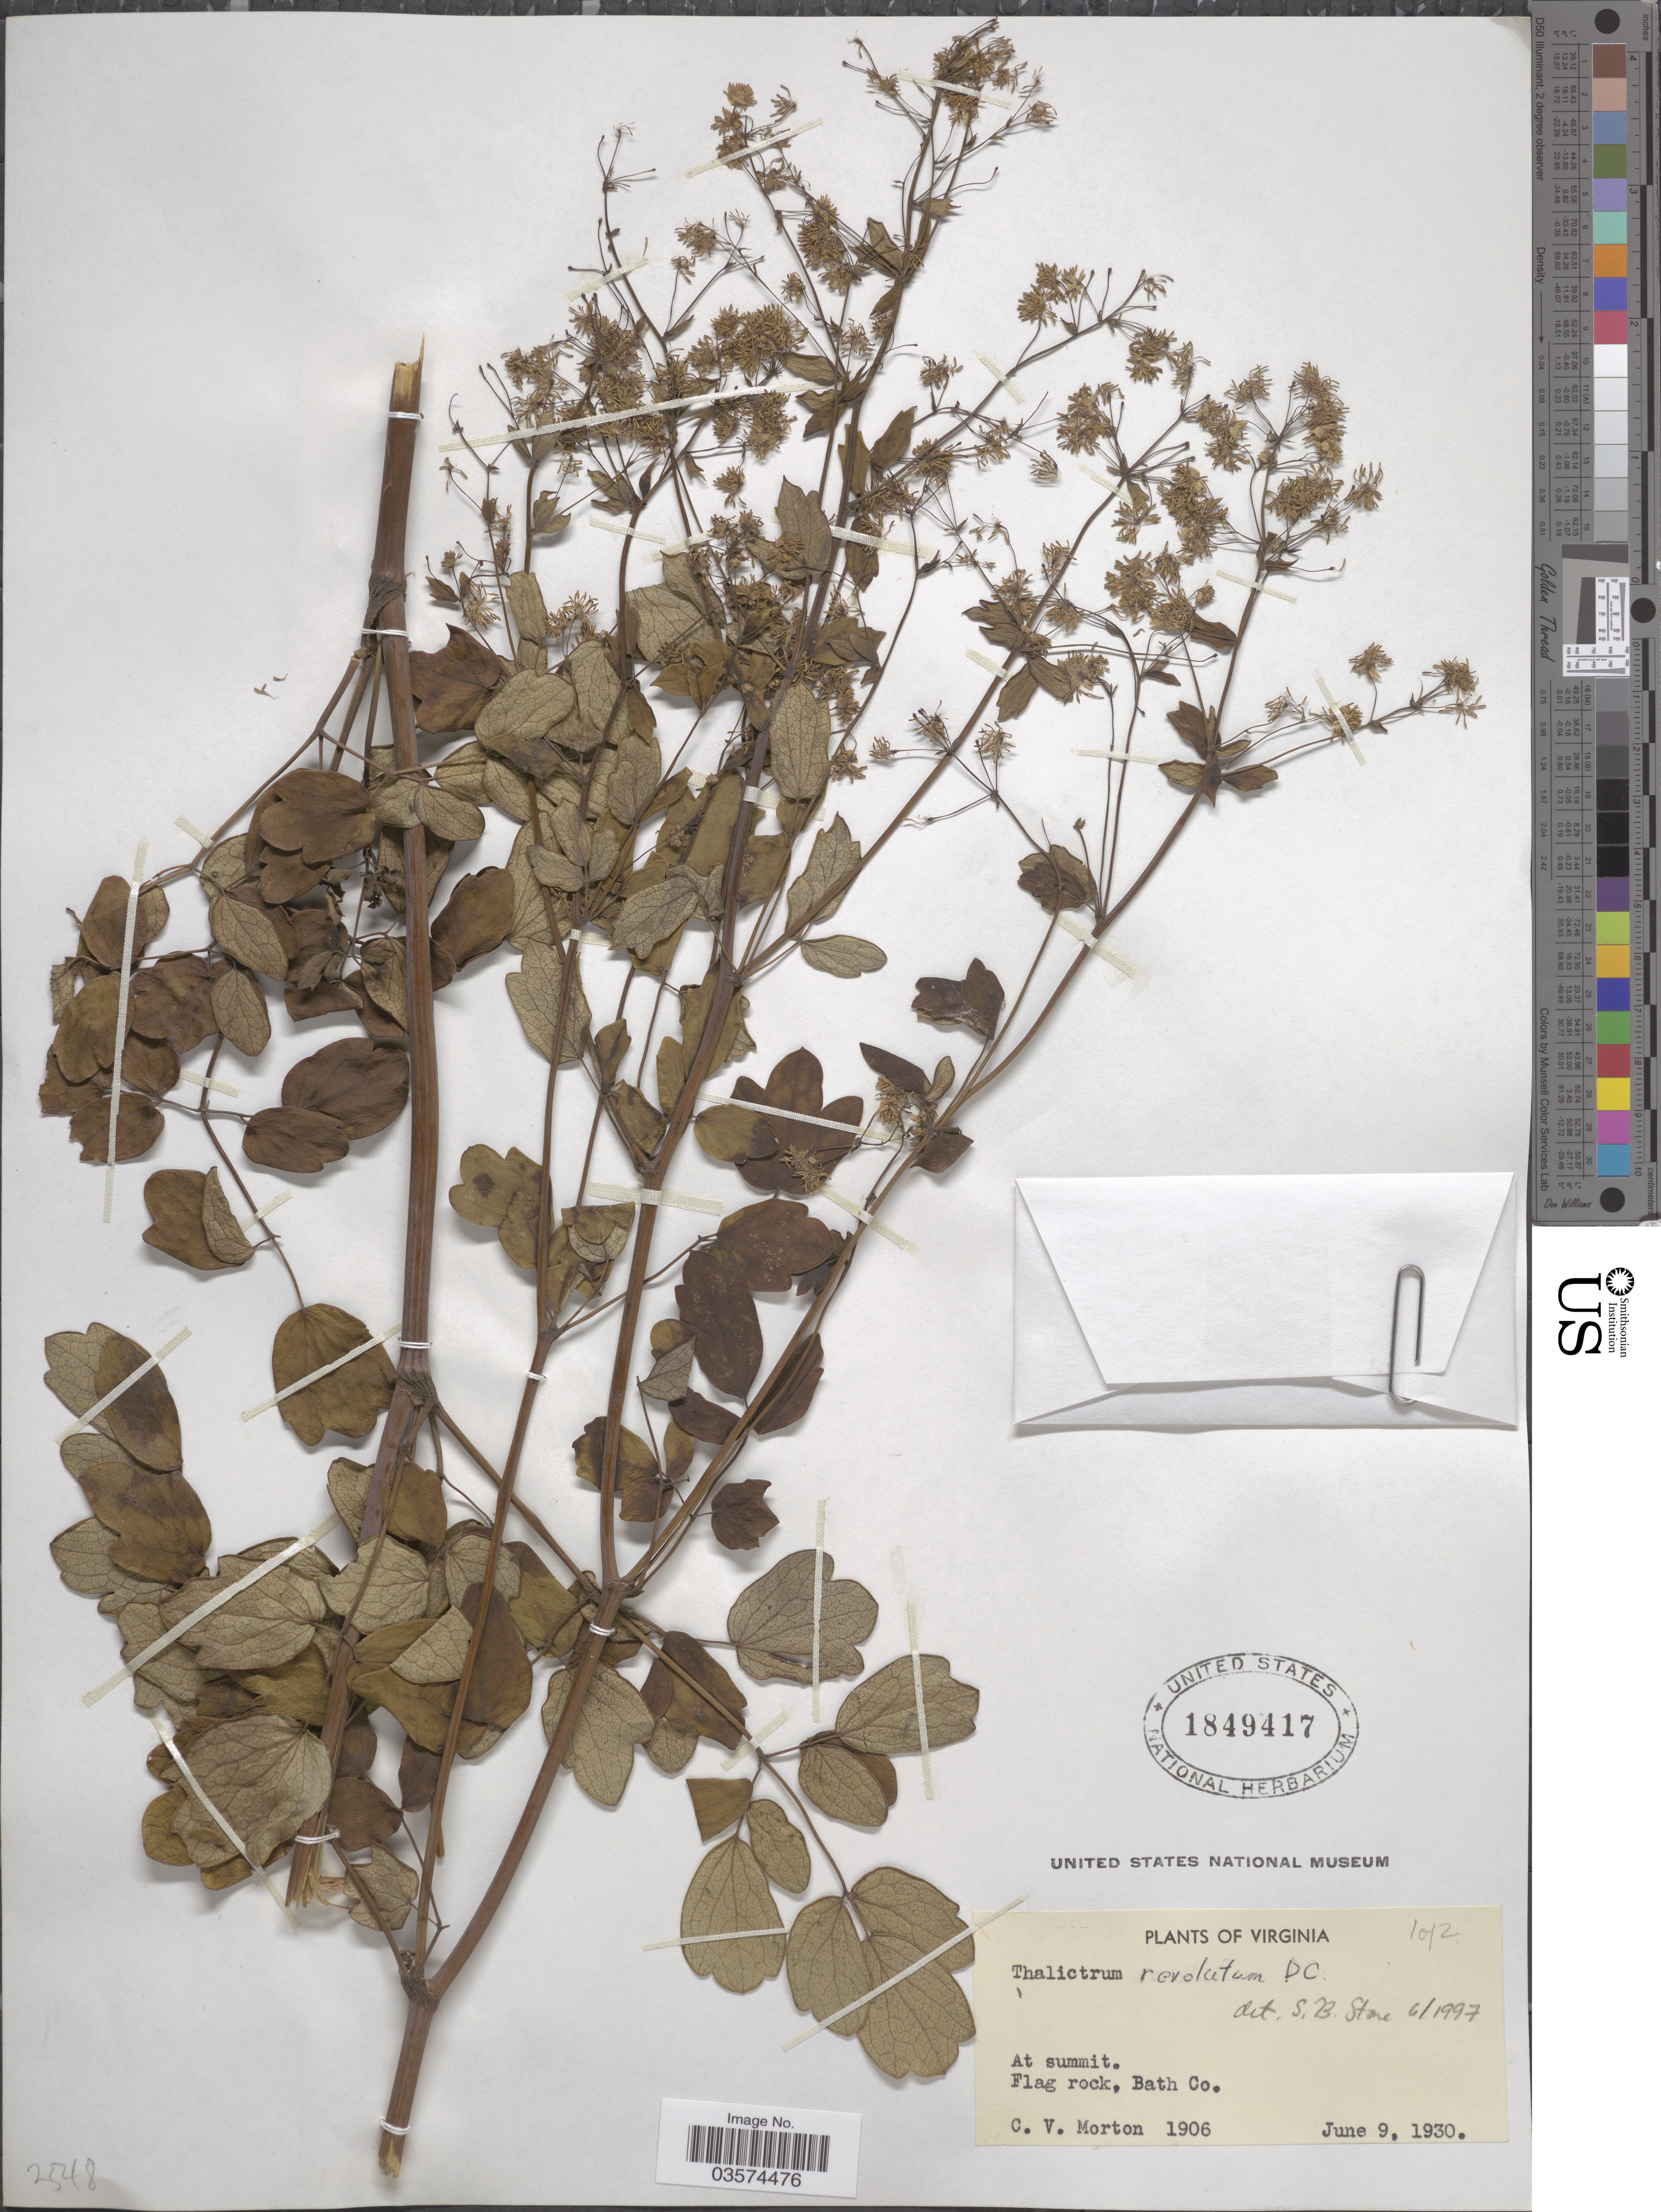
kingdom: Plantae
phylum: Tracheophyta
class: Magnoliopsida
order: Ranunculales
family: Ranunculaceae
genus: Thalictrum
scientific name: Thalictrum amphibolum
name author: Greene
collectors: C. V. Morton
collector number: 1906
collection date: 1930-06-09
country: United States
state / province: Virginia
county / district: Bath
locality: At summit. Flag rock. Bath Co.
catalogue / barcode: US 1849417